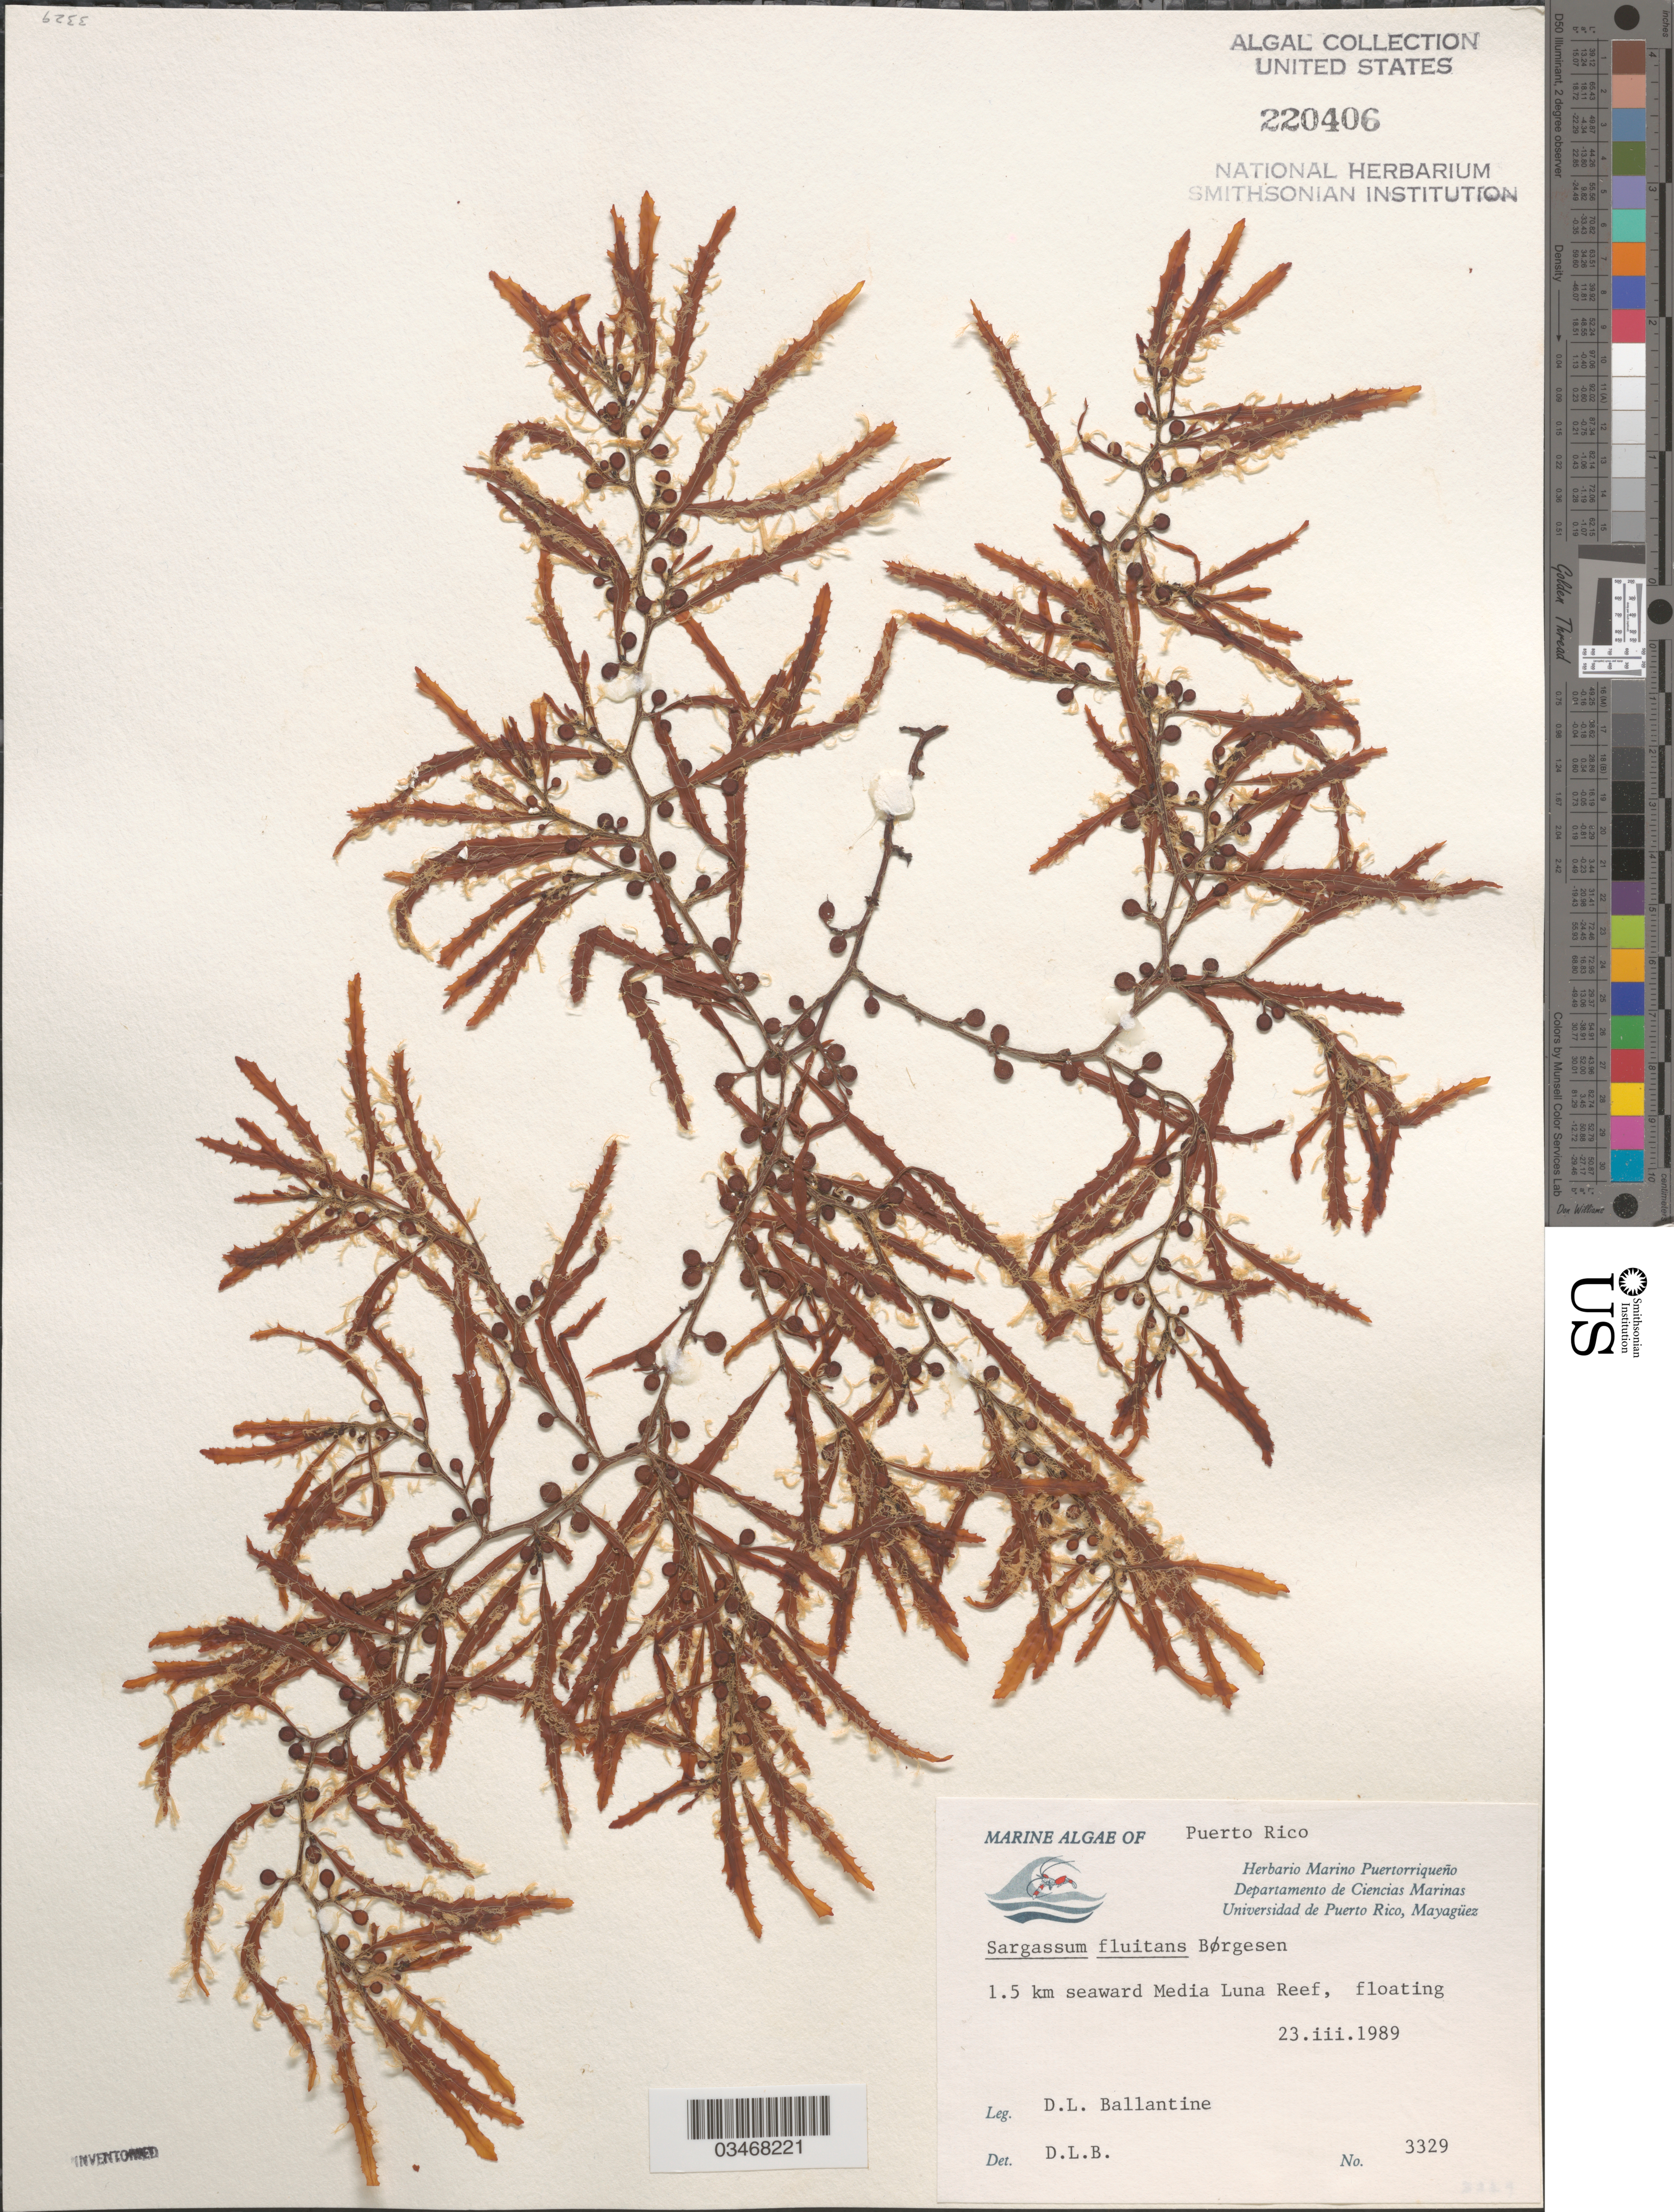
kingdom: Chromista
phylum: Ochrophyta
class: Phaeophyceae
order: Fucales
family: Sargassaceae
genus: Sargassum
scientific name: Sargassum fluitans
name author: (Børgesen) Børgesen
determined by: Ballantine, D. L.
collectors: D.L. Ballantine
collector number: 3329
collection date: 1989-03-23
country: Puerto Rico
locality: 1.5 km seaward Media Luna Reef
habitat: Floating.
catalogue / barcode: US 220406